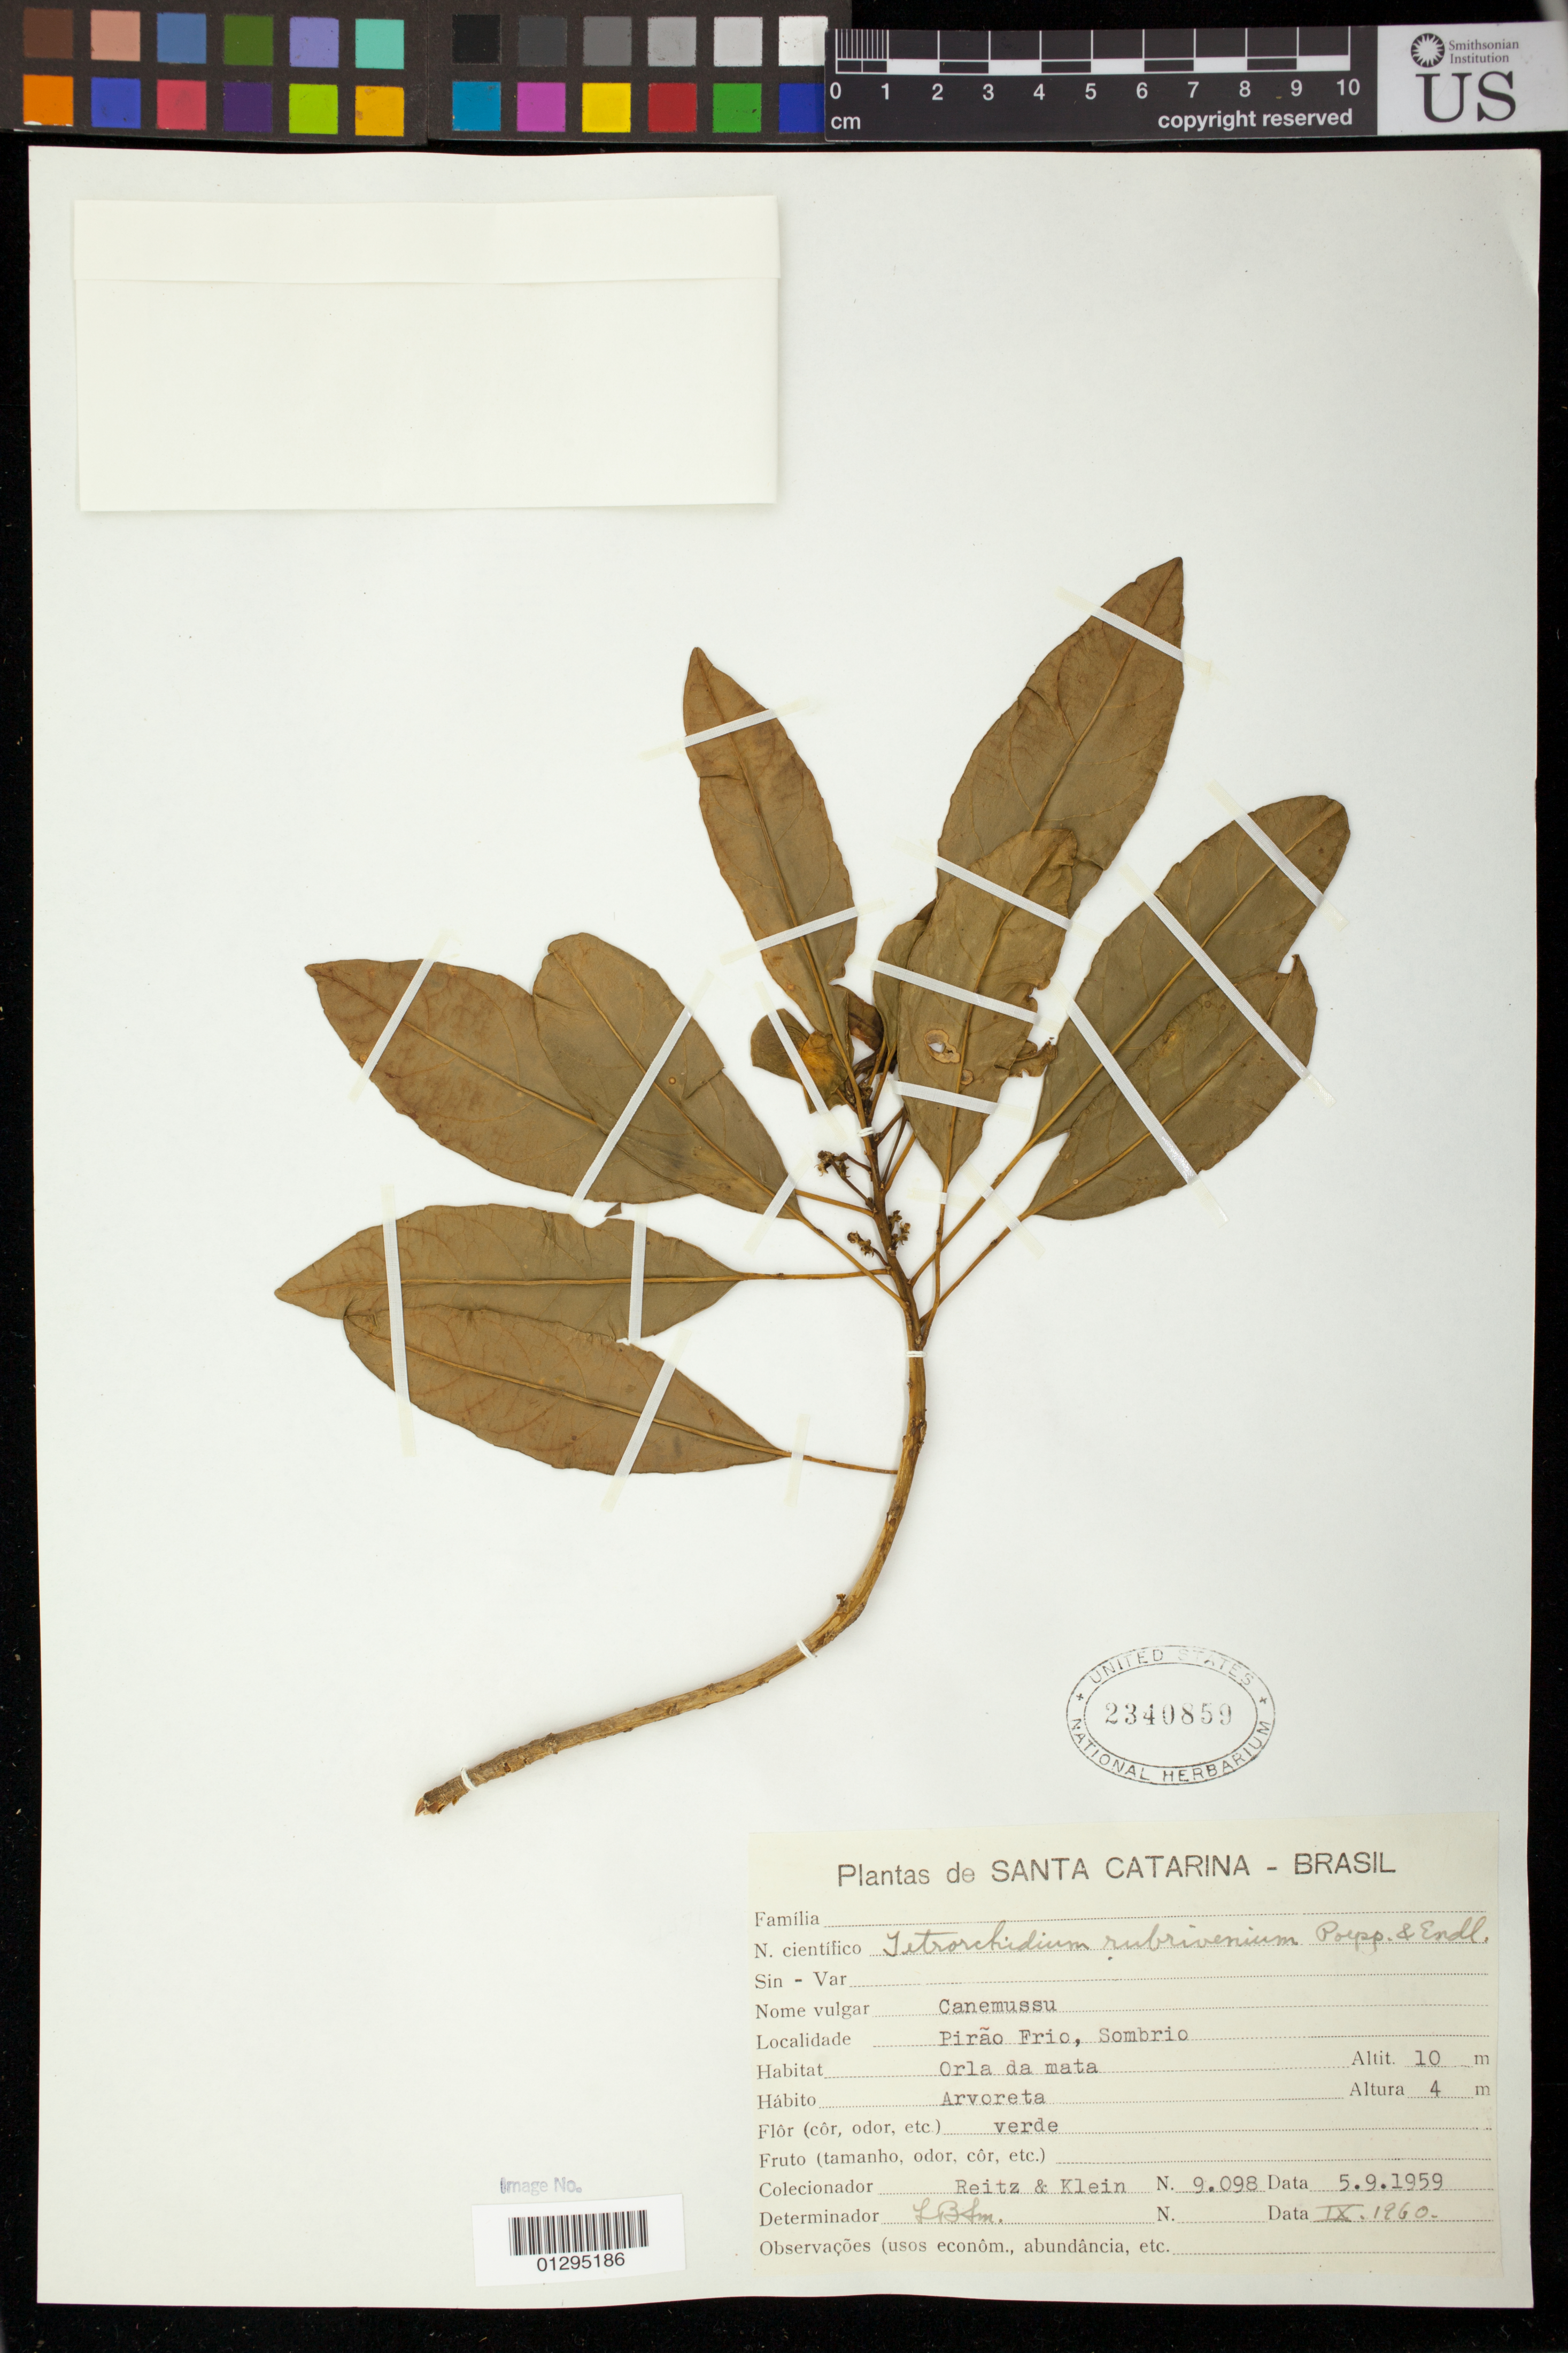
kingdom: Plantae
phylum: Tracheophyta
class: Magnoliopsida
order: Malpighiales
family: Euphorbiaceae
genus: Tetrorchidium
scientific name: Tetrorchidium rubrivenium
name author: Poepp.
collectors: -- Reitz & Klein, --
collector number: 9098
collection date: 1959-09-05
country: Brazil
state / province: Santa Catarina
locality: Pirao Frio, Sombrio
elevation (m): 10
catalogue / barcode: US 2340859